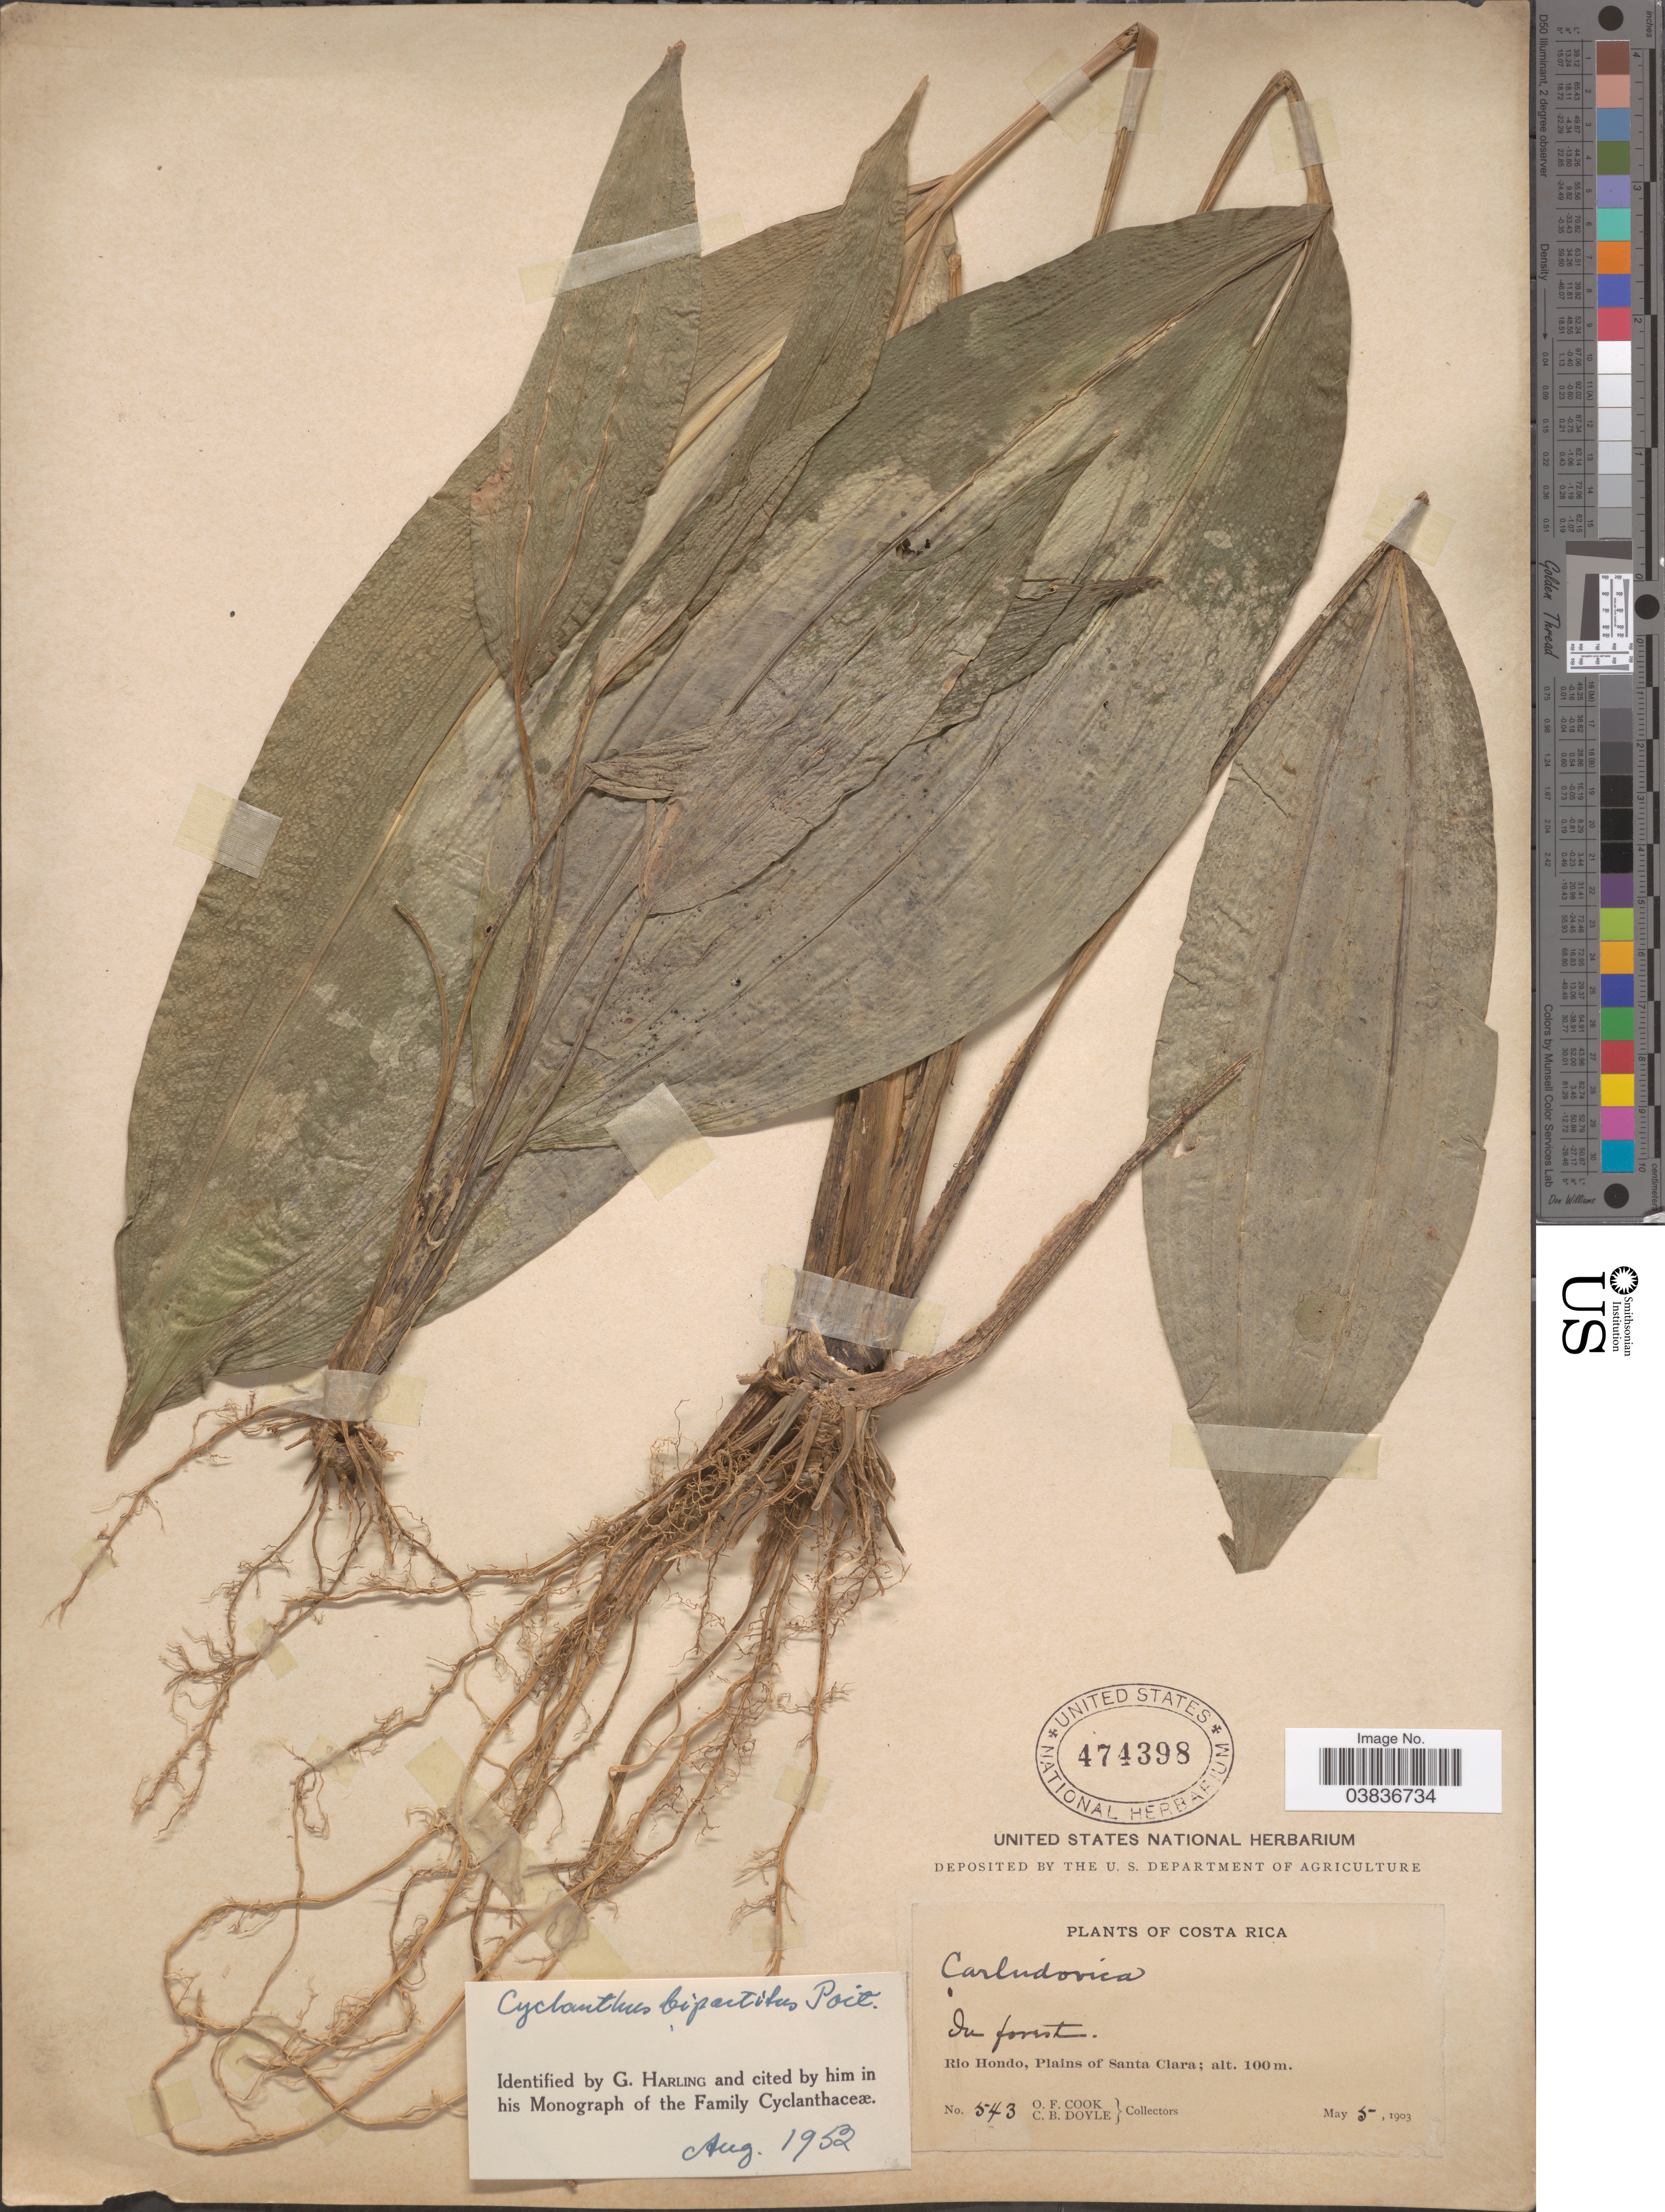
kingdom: Plantae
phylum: Tracheophyta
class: Liliopsida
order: Pandanales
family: Cyclanthaceae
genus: Cyclanthus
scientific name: Cyclanthus bipartitus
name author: Poit. ex A. Rich.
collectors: O. F. Cook & C. Doyle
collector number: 543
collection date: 1903-05-05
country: Costa Rica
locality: Rio Hondo, Plains of Santa Clara.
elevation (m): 100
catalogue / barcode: US 474398